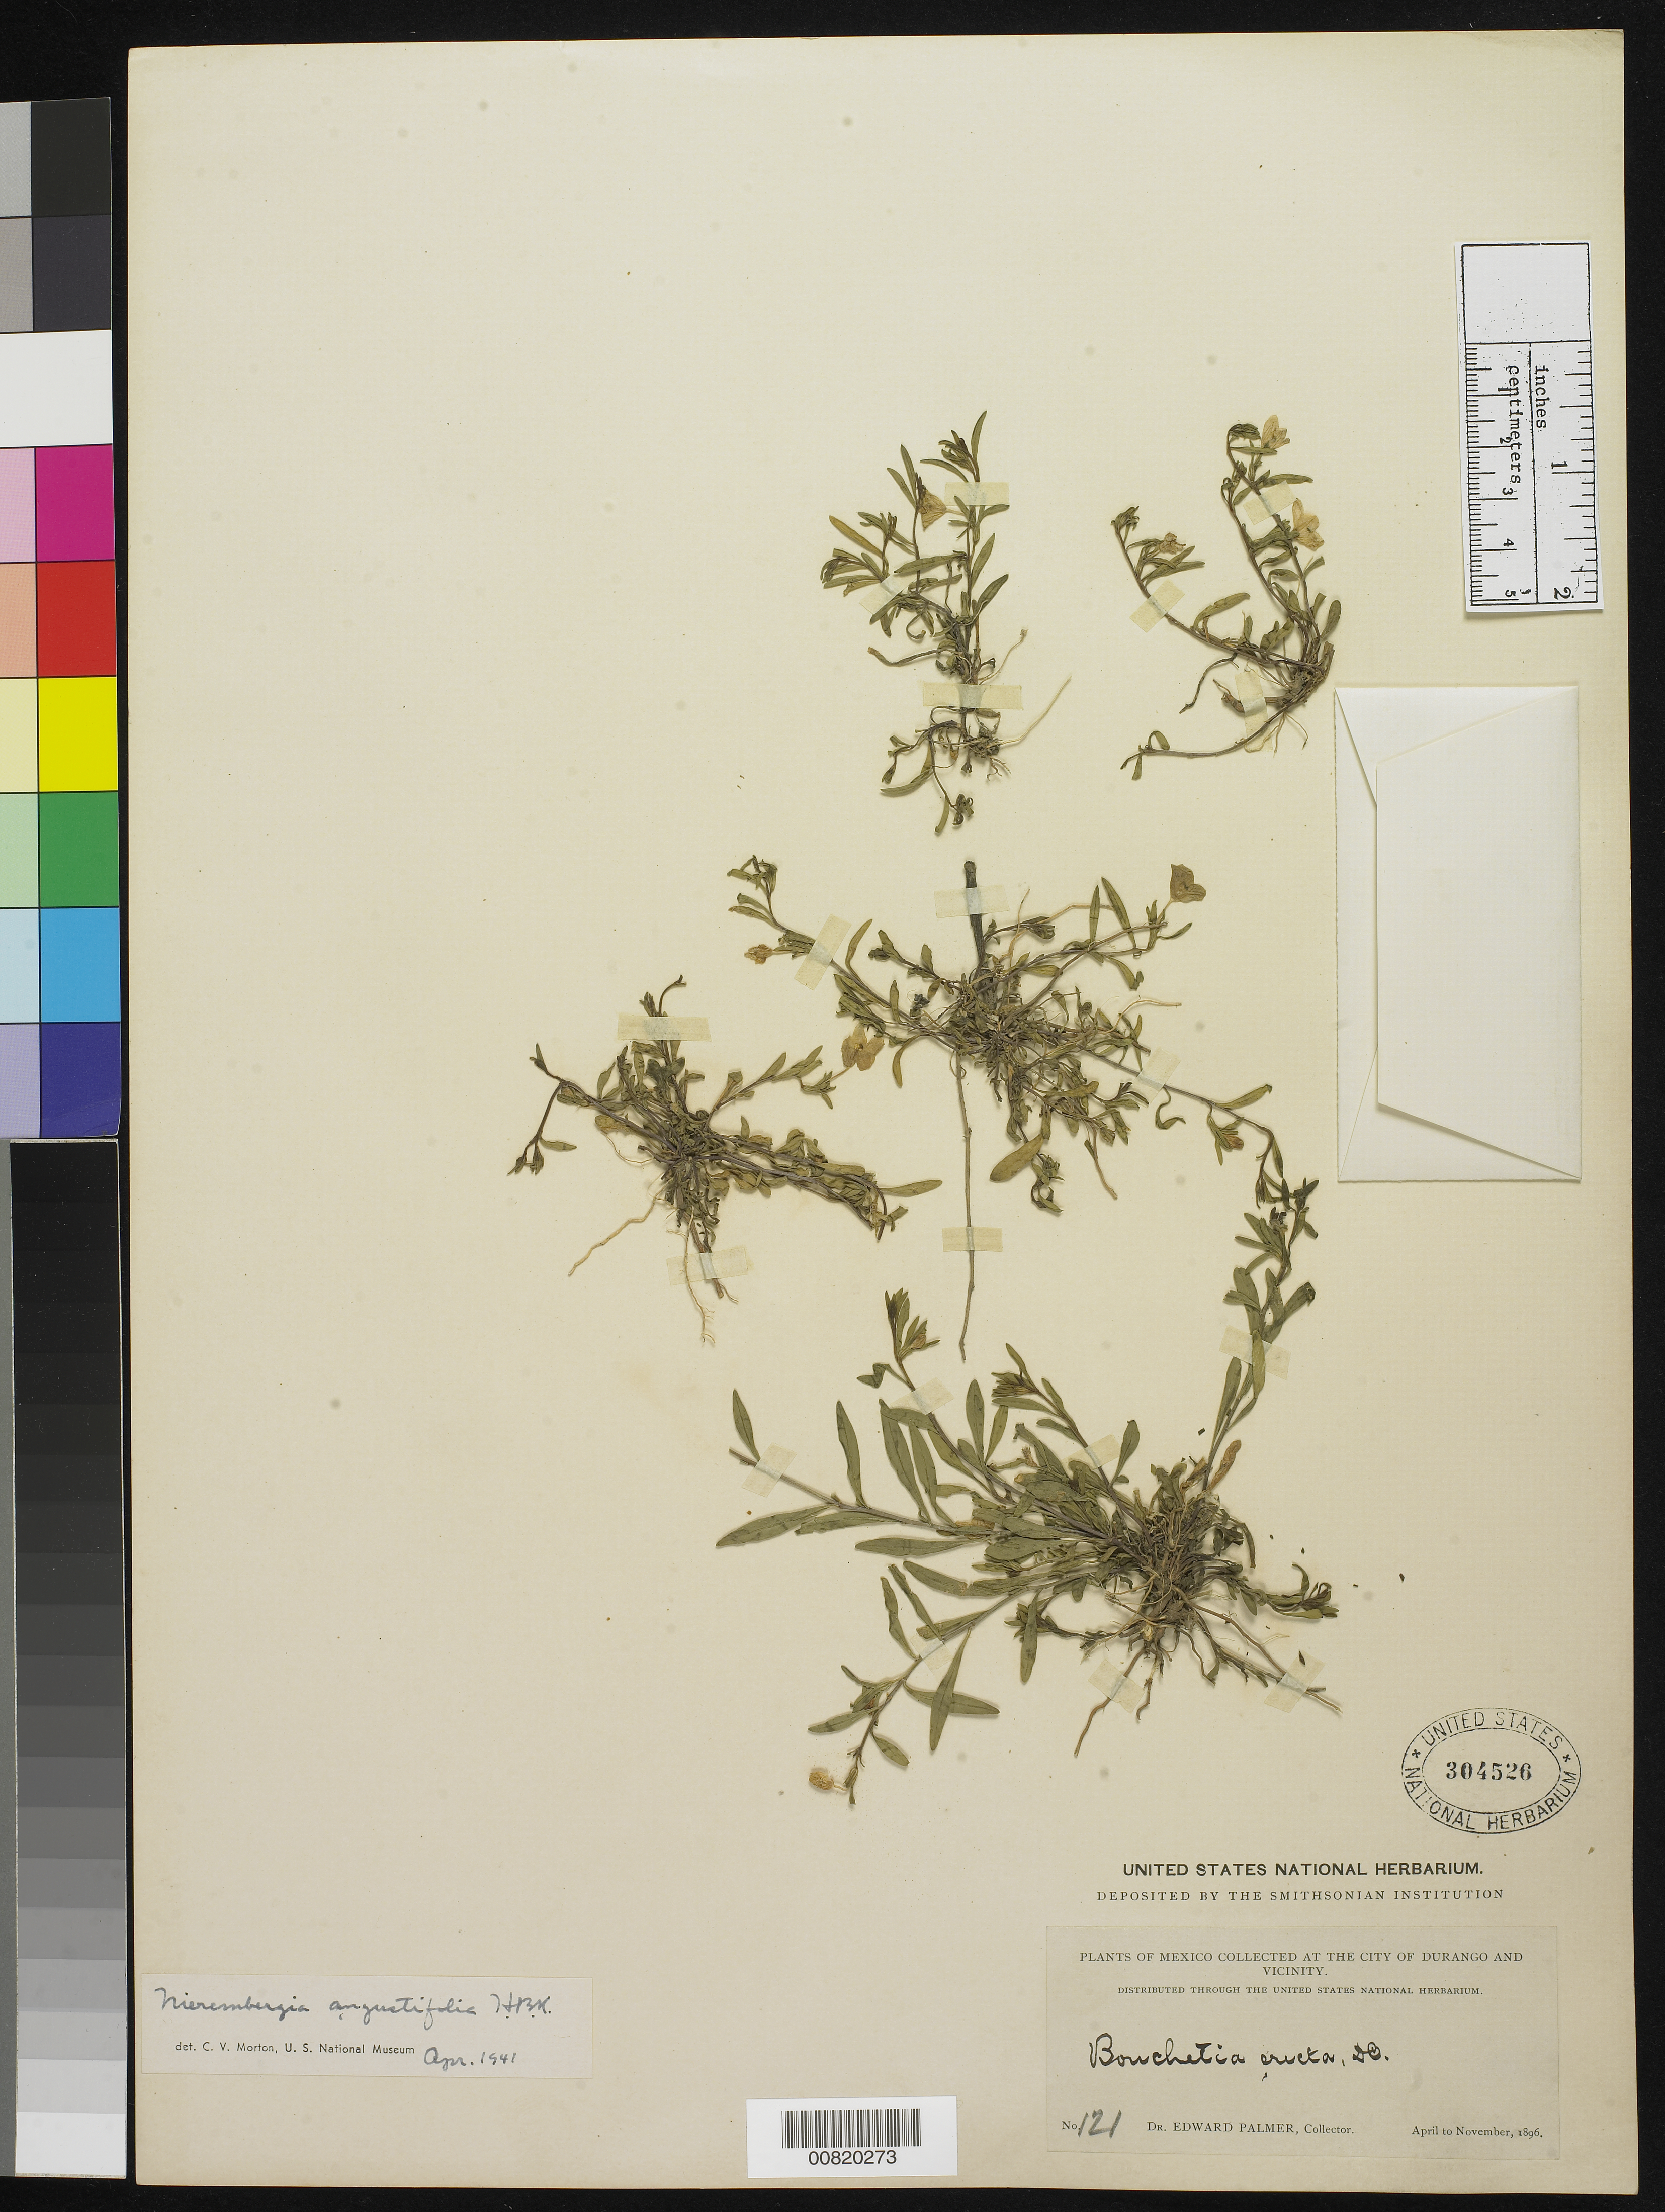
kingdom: Plantae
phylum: Tracheophyta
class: Magnoliopsida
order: Solanales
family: Solanaceae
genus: Nierembergia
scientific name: Nierembergia angustifolia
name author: Kunth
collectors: E. Palmer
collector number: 121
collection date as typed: Apr 1896 to -- Nov 1896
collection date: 1896-04/1896-11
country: Mexico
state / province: Durango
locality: City of Durango and vicinity.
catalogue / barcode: US 304526